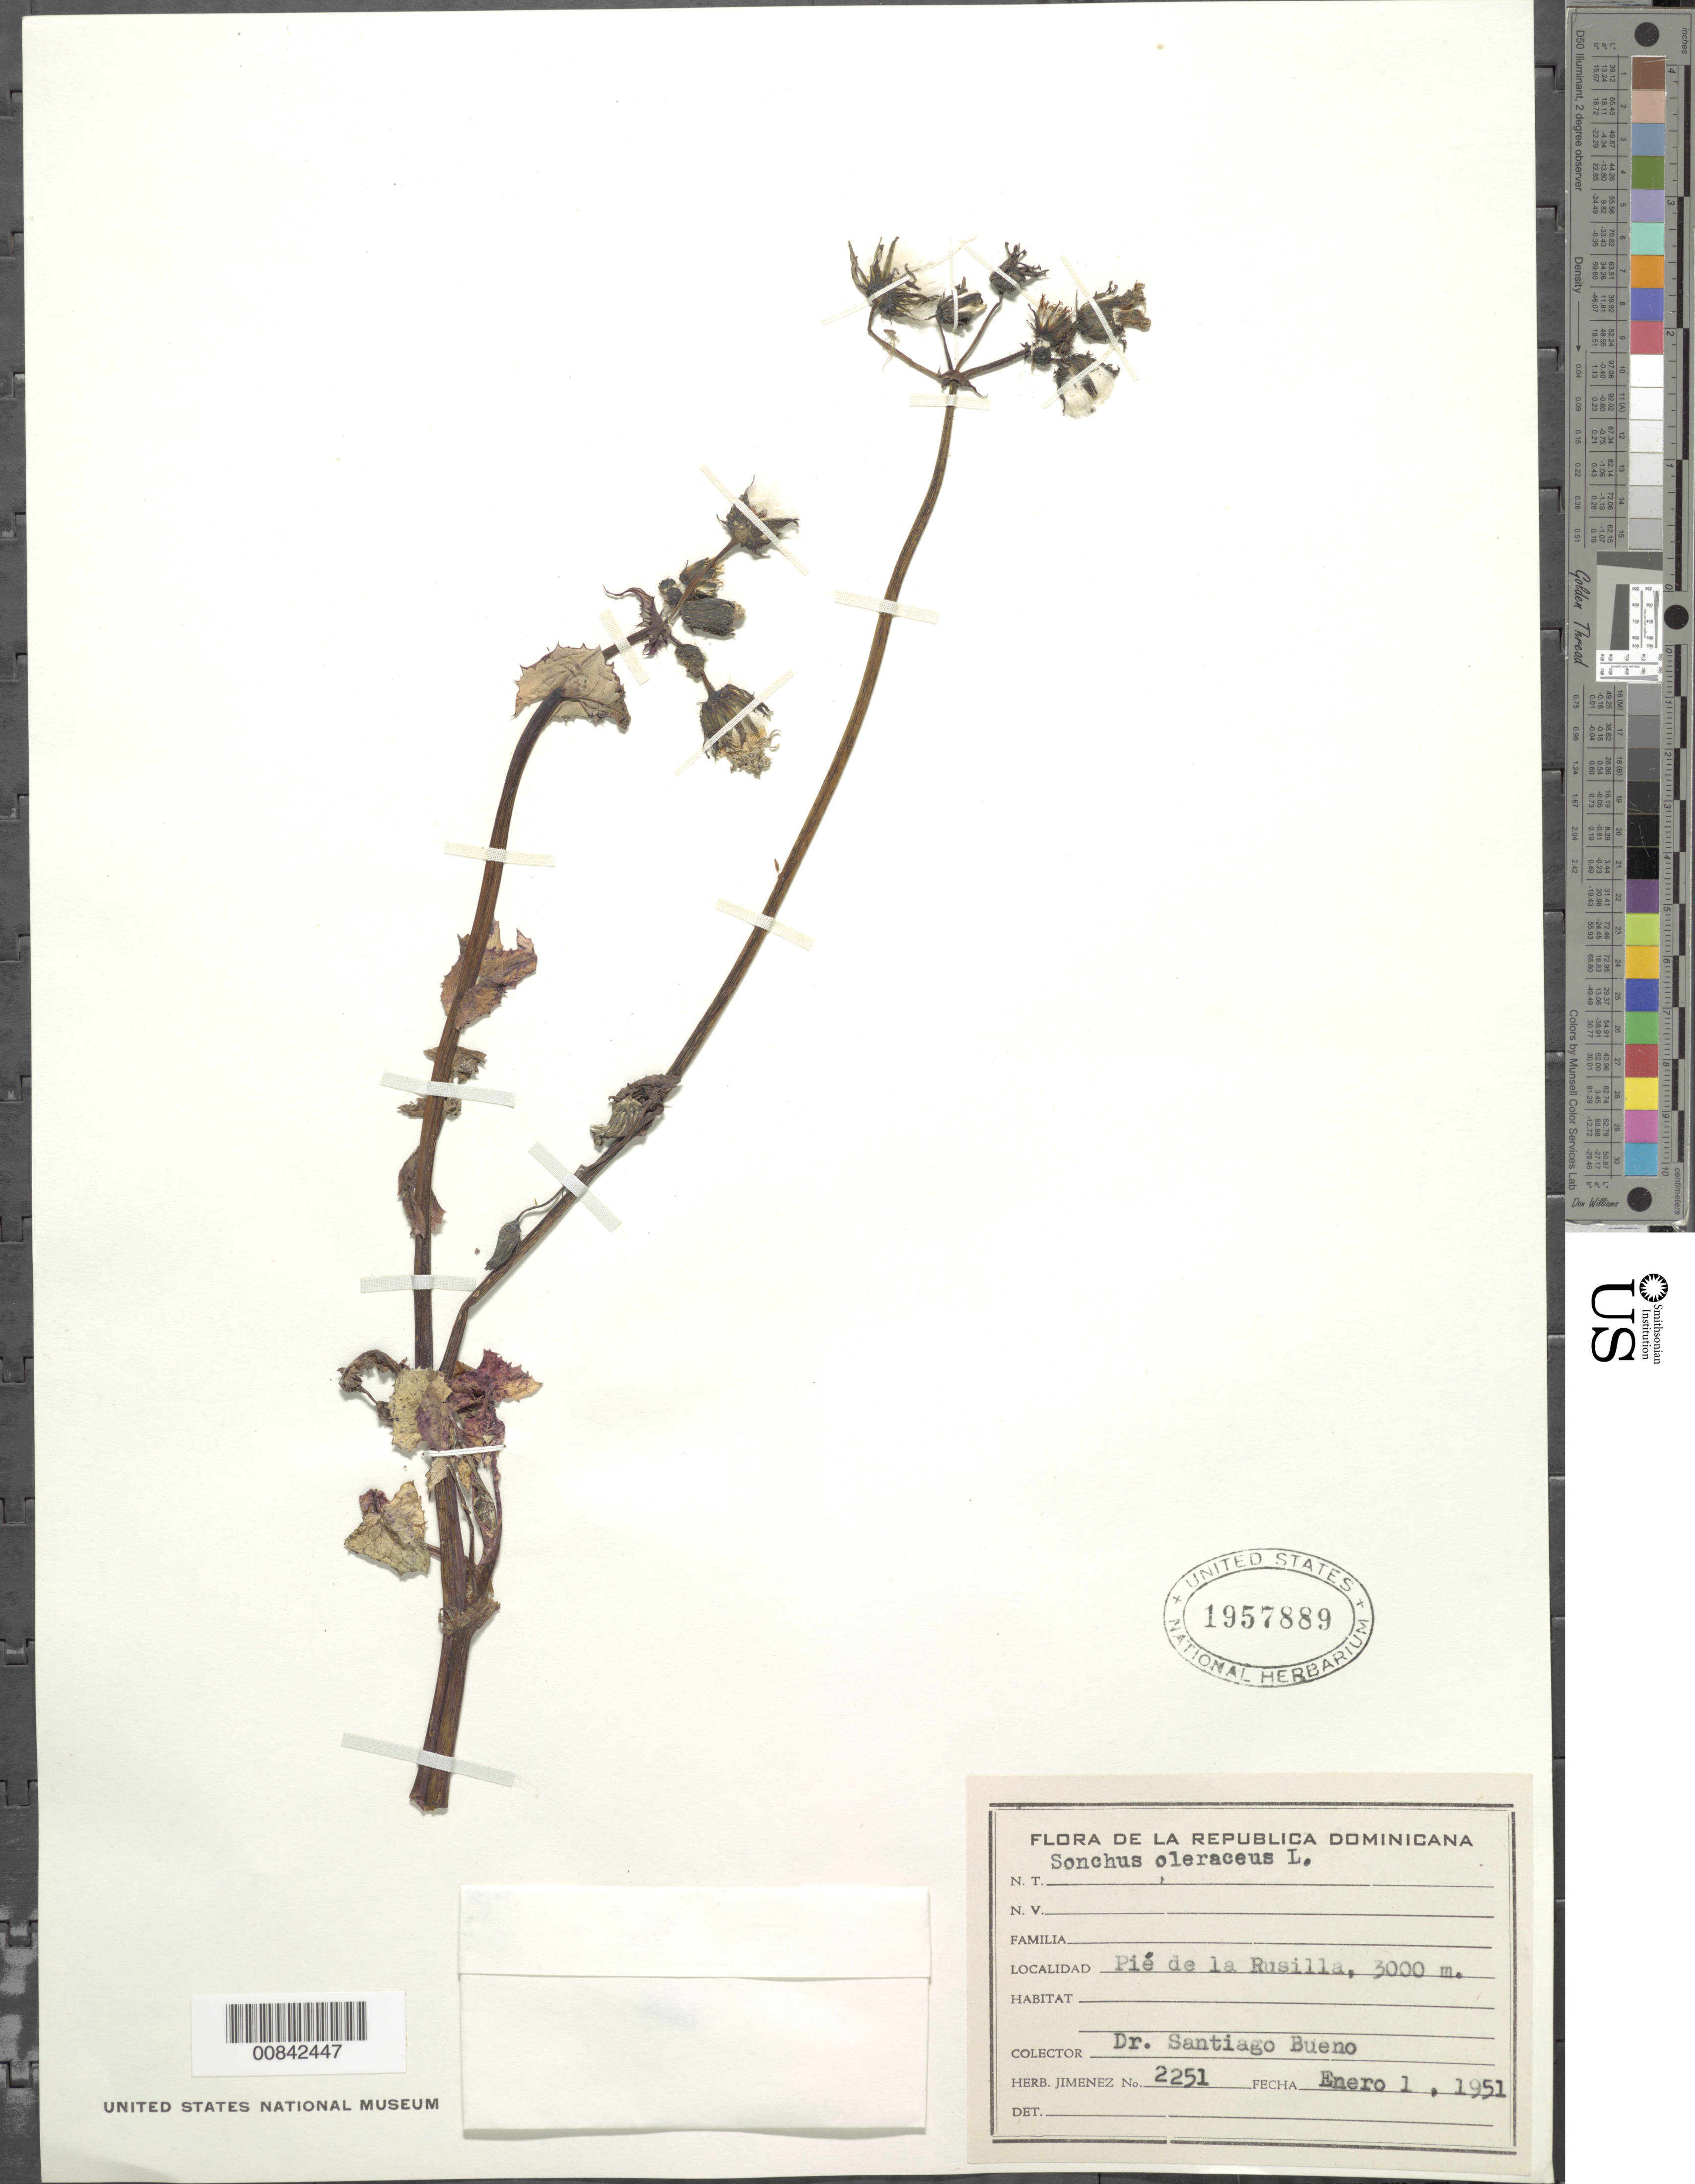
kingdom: Plantae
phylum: Tracheophyta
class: Magnoliopsida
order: Asterales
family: Asteraceae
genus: Sonchus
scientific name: Sonchus oleraceus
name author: L.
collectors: S. Bueno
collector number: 2251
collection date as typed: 01 Jan 1951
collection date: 1951-01-01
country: Dominican Republic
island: Hispaniola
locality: Pié de la Rusilla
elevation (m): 3000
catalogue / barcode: US 1957889